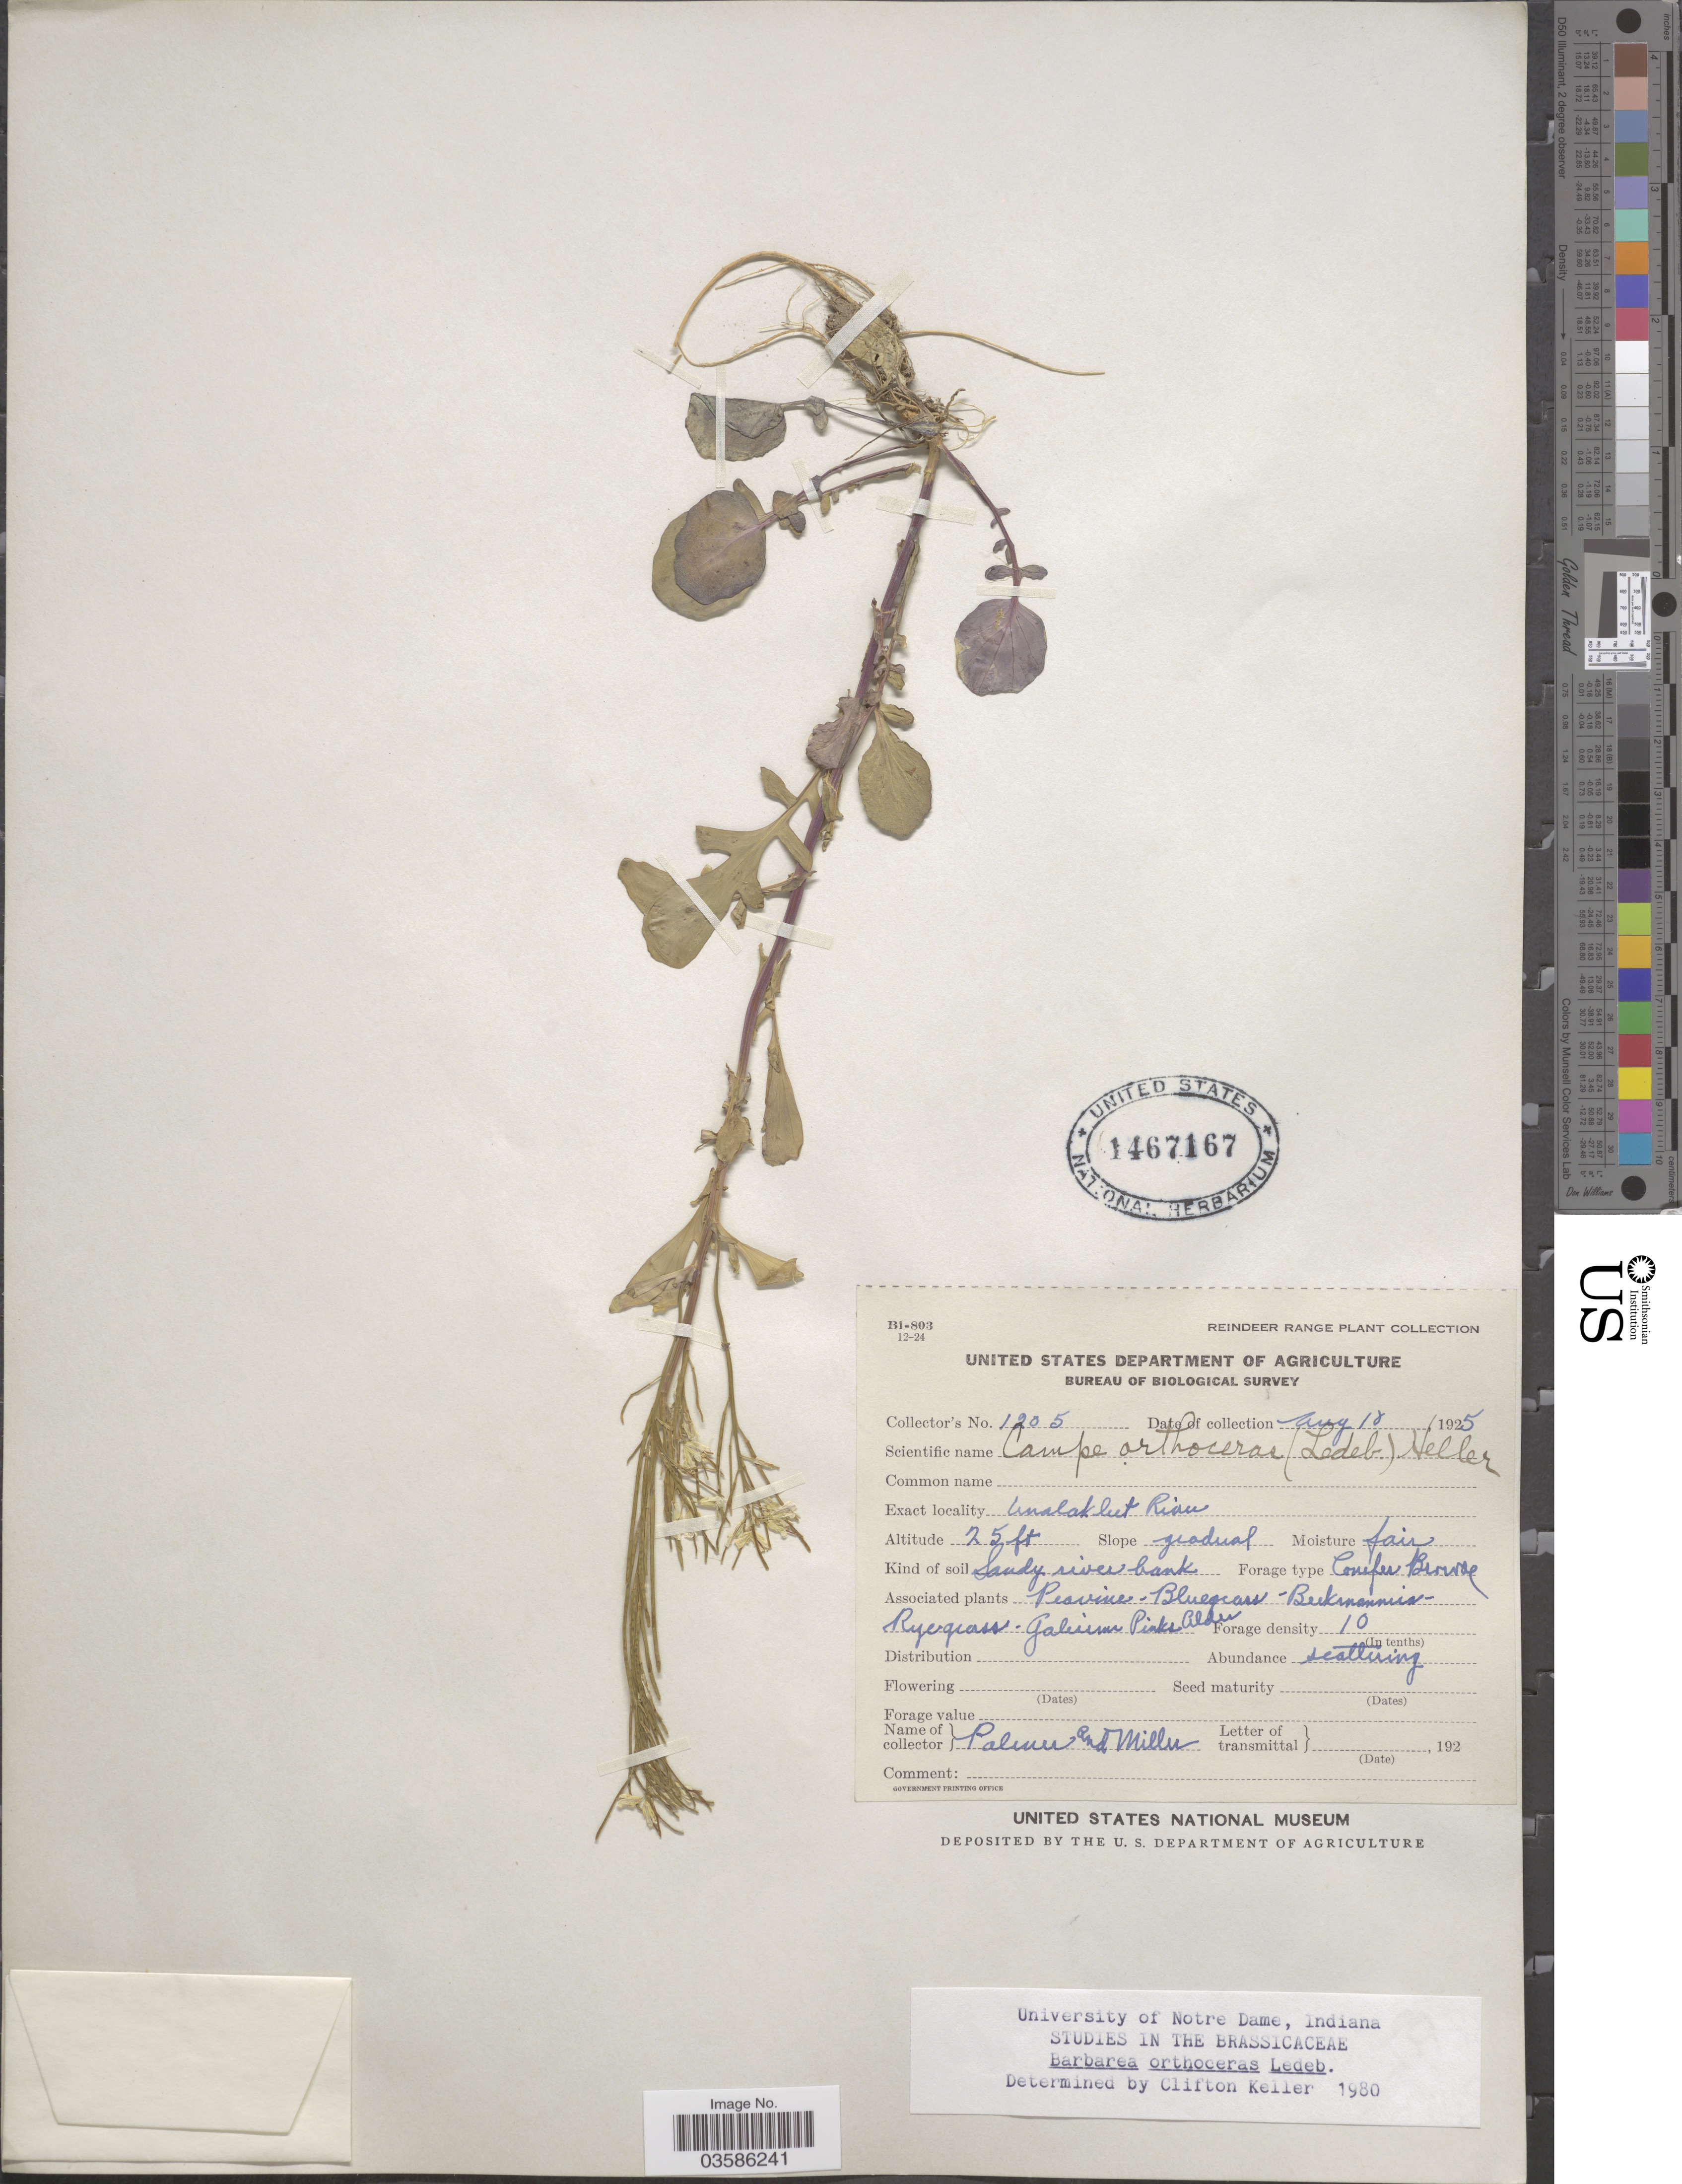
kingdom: Plantae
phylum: Tracheophyta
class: Magnoliopsida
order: Brassicales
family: Brassicaceae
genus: Barbarea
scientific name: Barbarea orthoceras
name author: Ledeb.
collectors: Palmer, -- & -- Miller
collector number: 1205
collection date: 1925-08-18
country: United States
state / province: Alaska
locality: Reindeer Range. Unalakleet River.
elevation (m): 8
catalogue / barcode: US 1467167